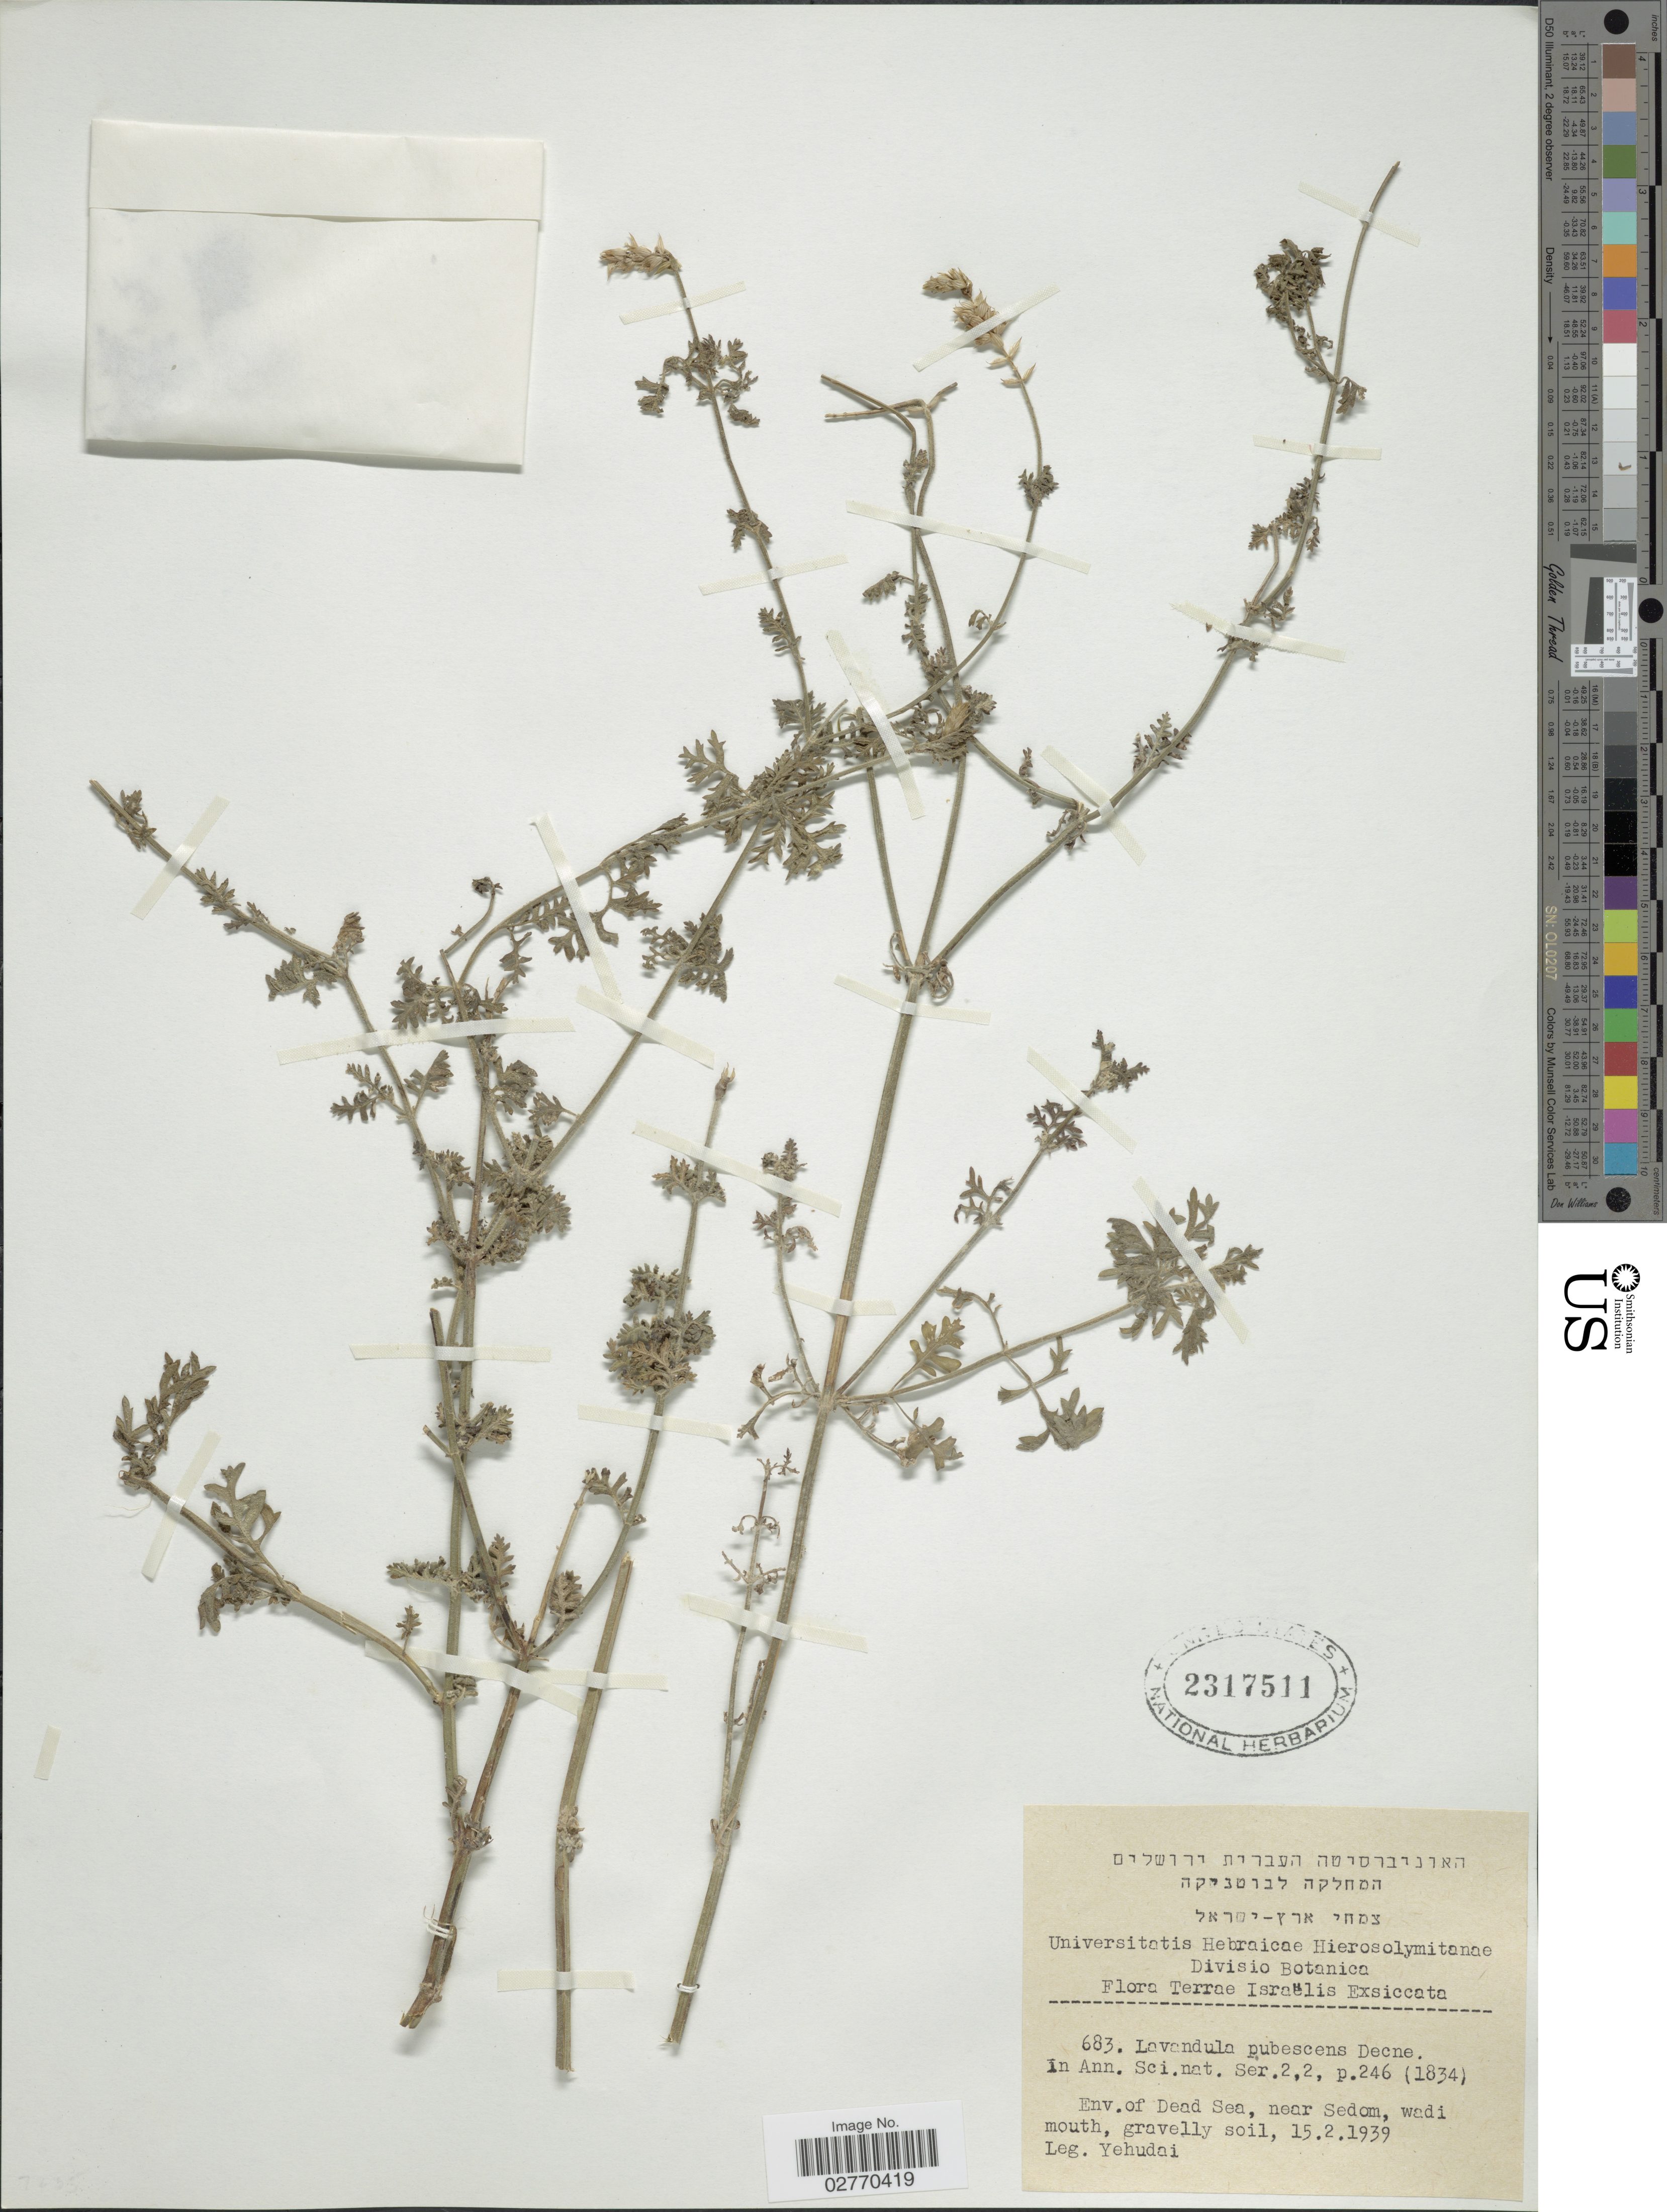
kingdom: Plantae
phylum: Tracheophyta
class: Magnoliopsida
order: Lamiales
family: Lamiaceae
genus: Lavandula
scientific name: Lavandula pubescens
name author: Decne.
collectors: Yehudai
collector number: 683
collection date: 1939-02-15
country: Israel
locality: Terrae Israëlis. Env. of Dead Sea, near Sedom, wadi mouth.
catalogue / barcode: US 2317511